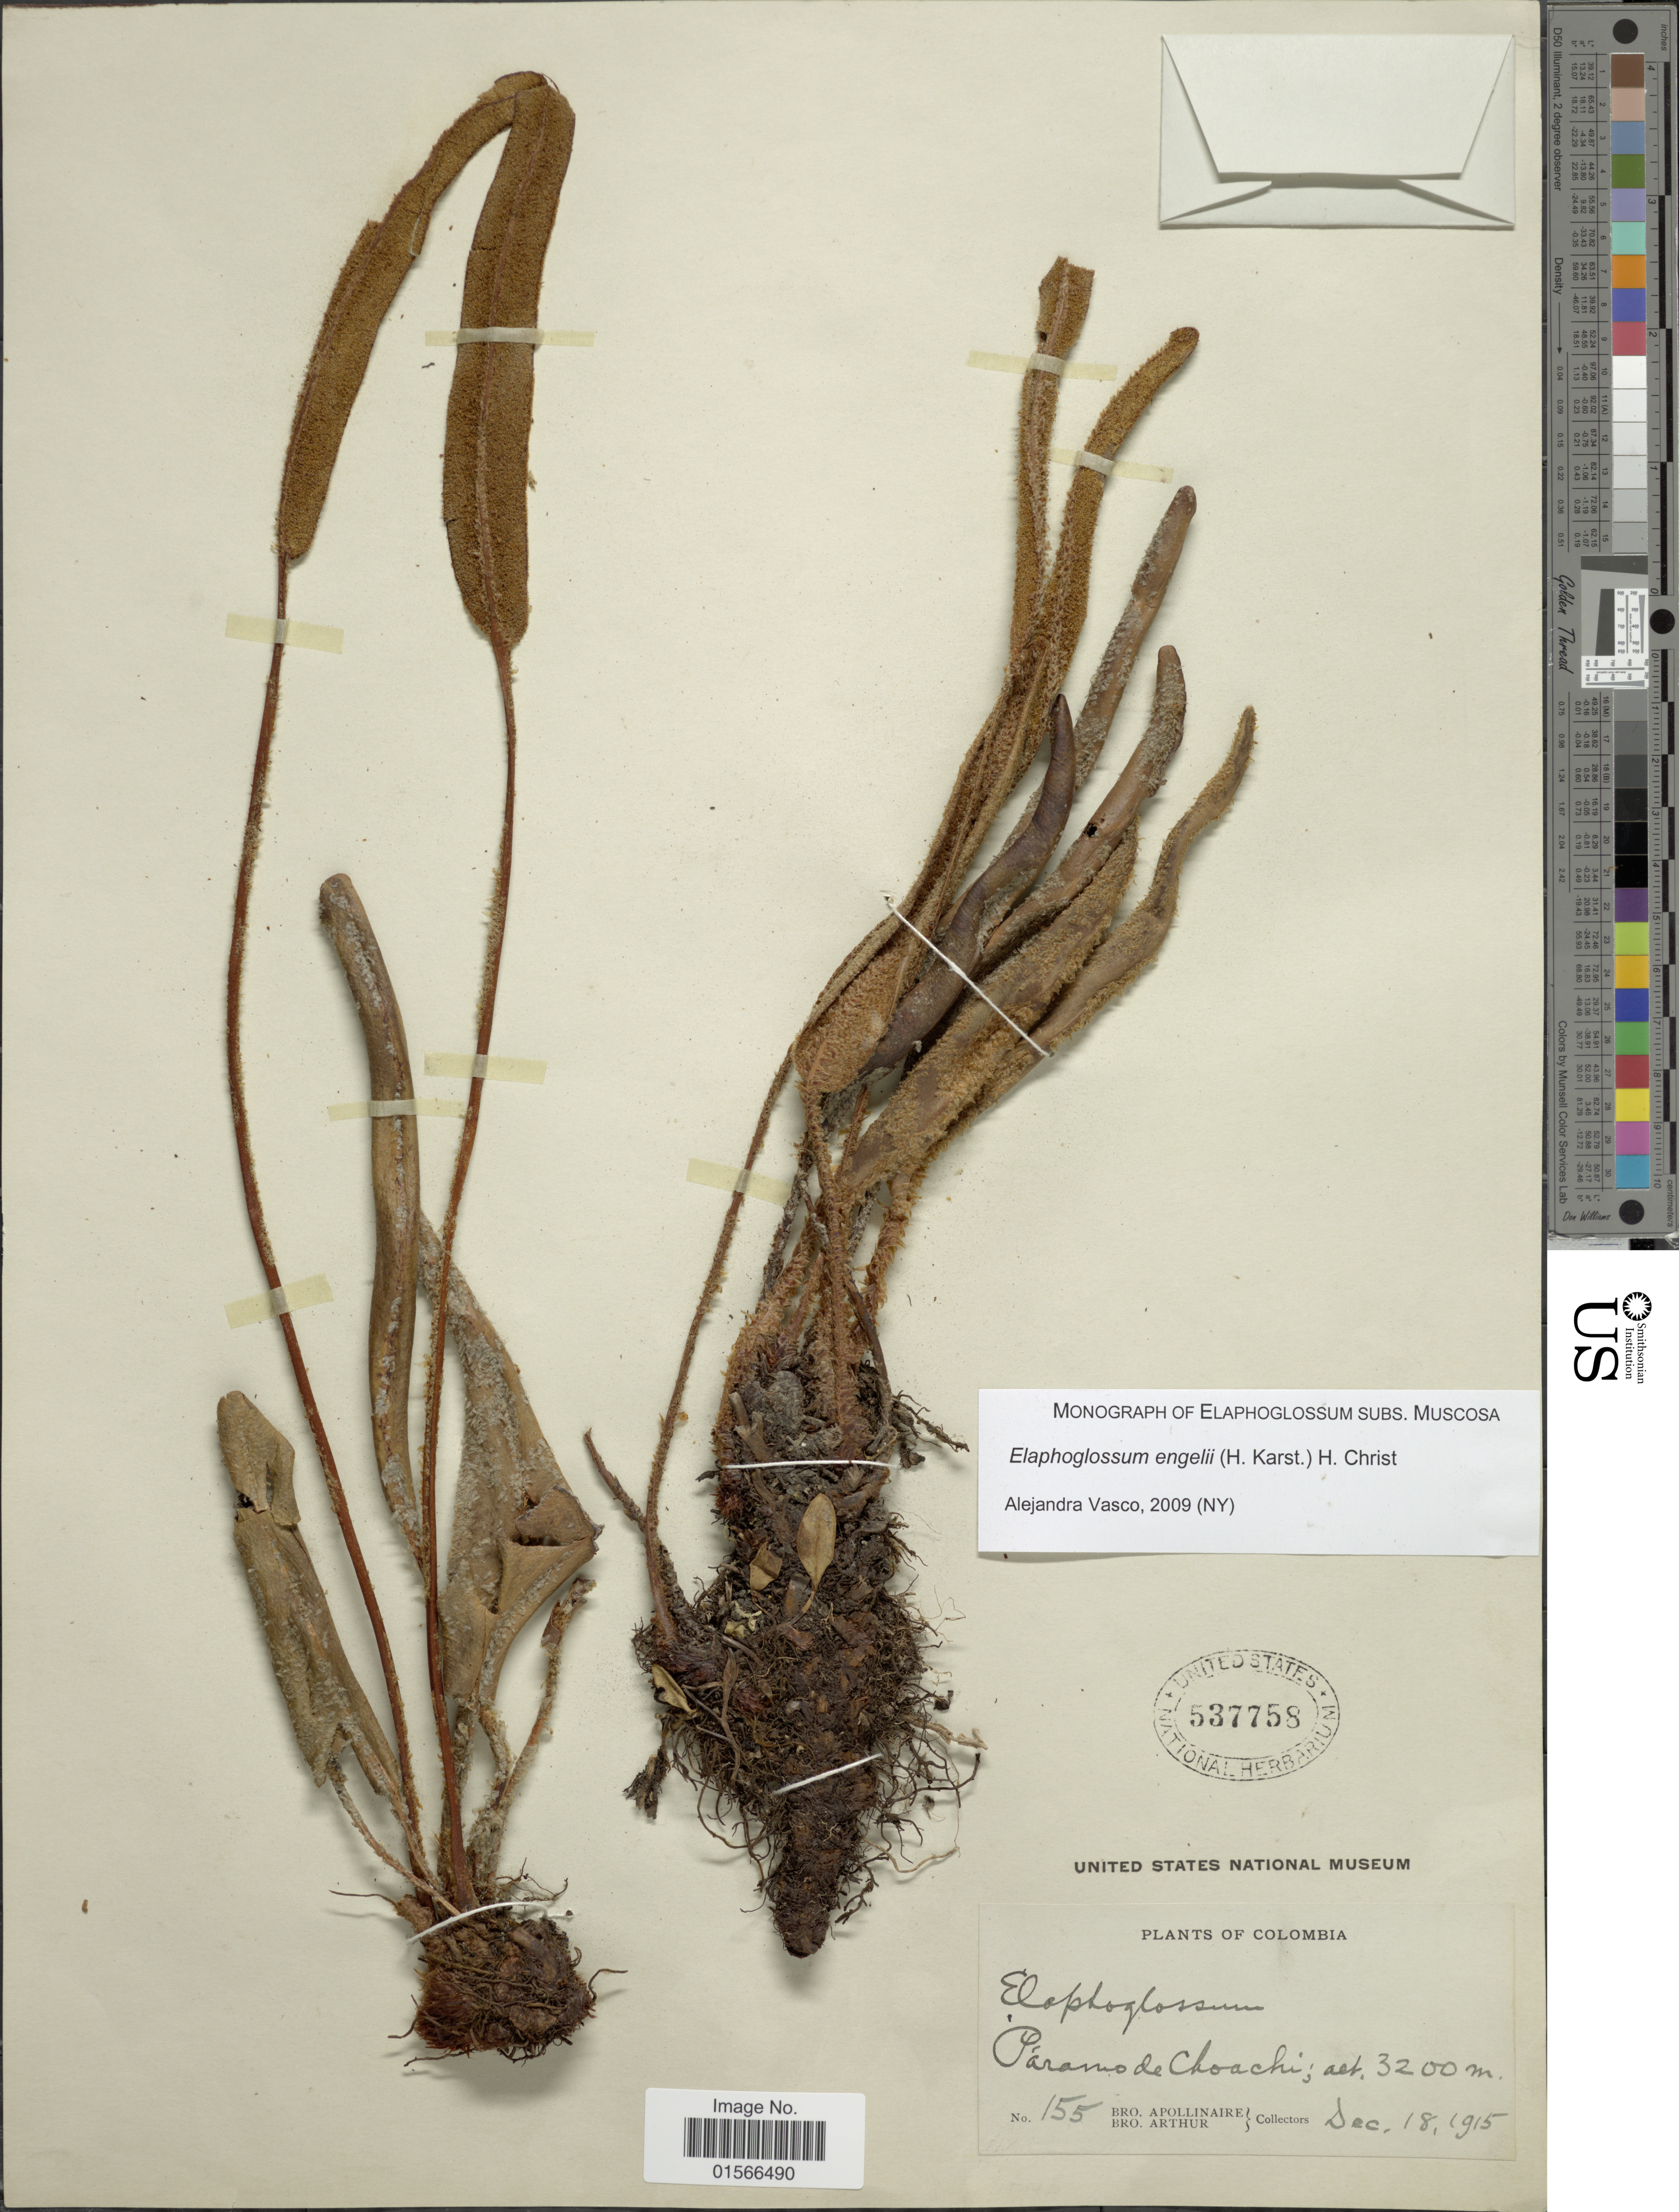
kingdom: Plantae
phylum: Tracheophyta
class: Polypodiopsida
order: Polypodiales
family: Dryopteridaceae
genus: Elaphoglossum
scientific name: Elaphoglossum engelii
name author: (H. Karst.) Christ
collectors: Bro. Apolinar A. & Bro. Arthur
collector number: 155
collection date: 1915-12-18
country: Colombia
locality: Páramo de Choachi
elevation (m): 3200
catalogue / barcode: US 537758